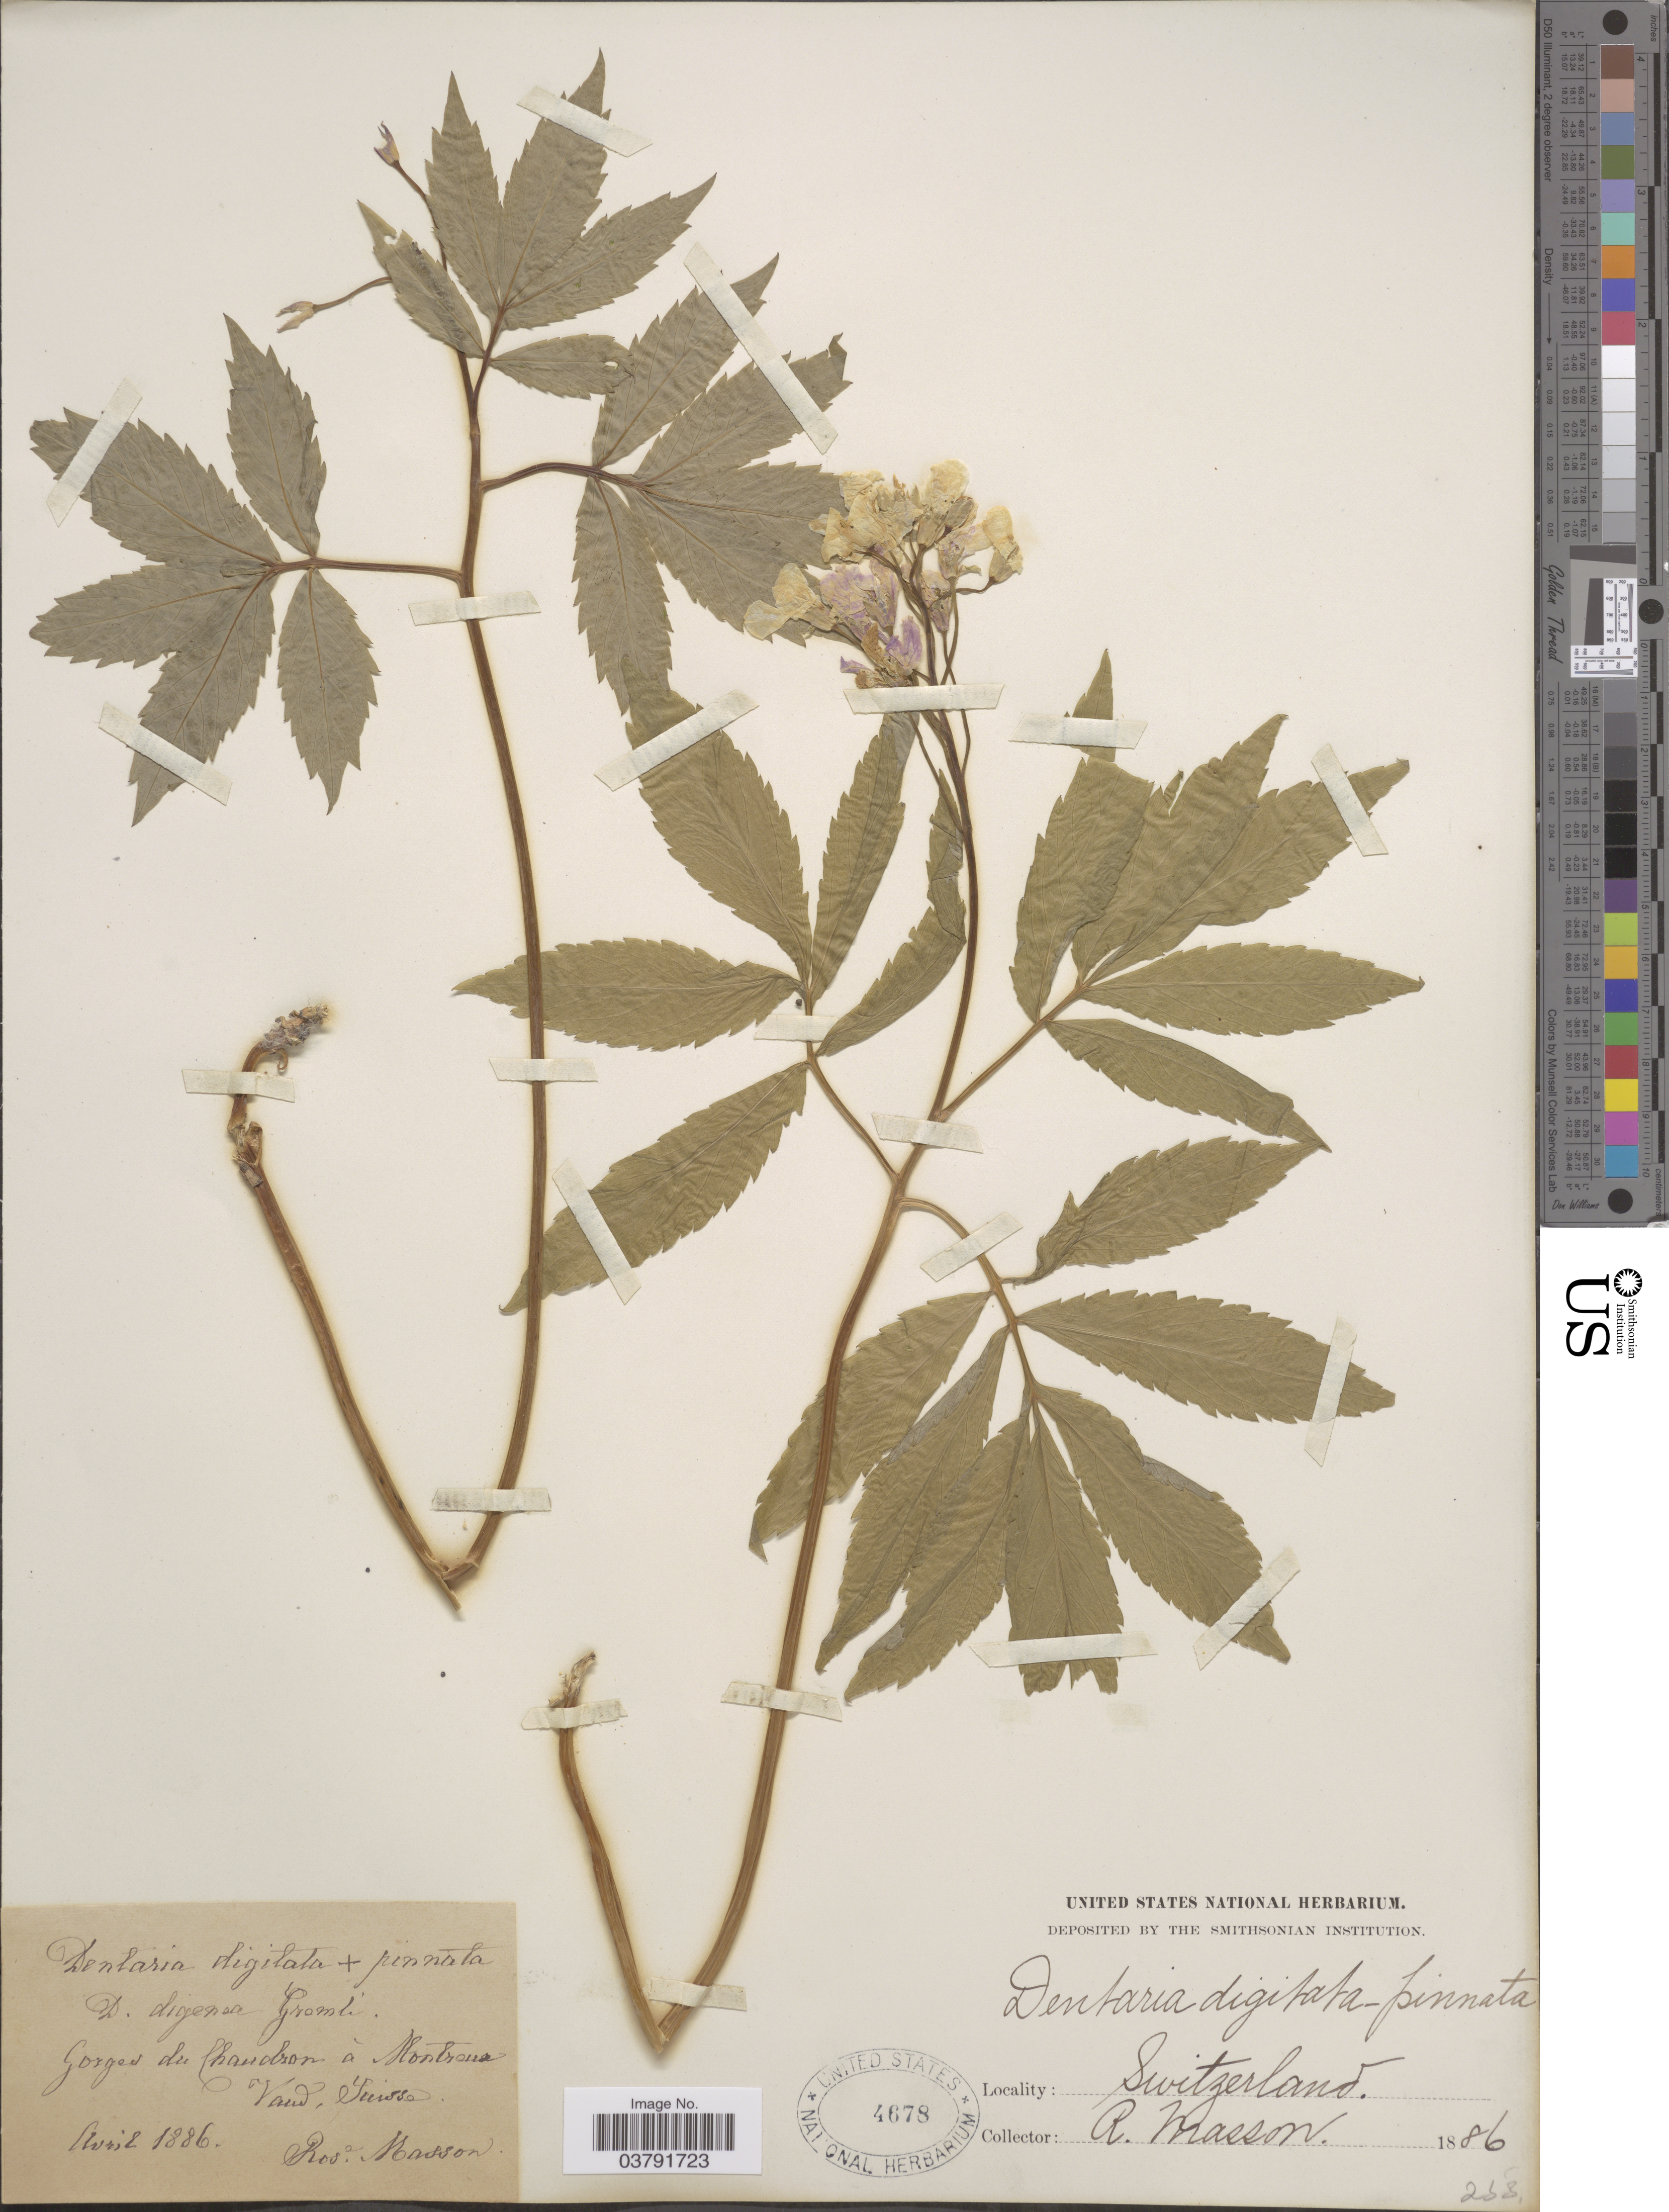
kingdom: Plantae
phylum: Tracheophyta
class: Magnoliopsida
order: Brassicales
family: Brassicaceae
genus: Dentaria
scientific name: Dentaria digitata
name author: Lam.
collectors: R. Masson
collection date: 1886-04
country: Switzerland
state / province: Vaud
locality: Gorges du Chaudron a Montreux Vaud, Suisse.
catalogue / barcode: US 4678